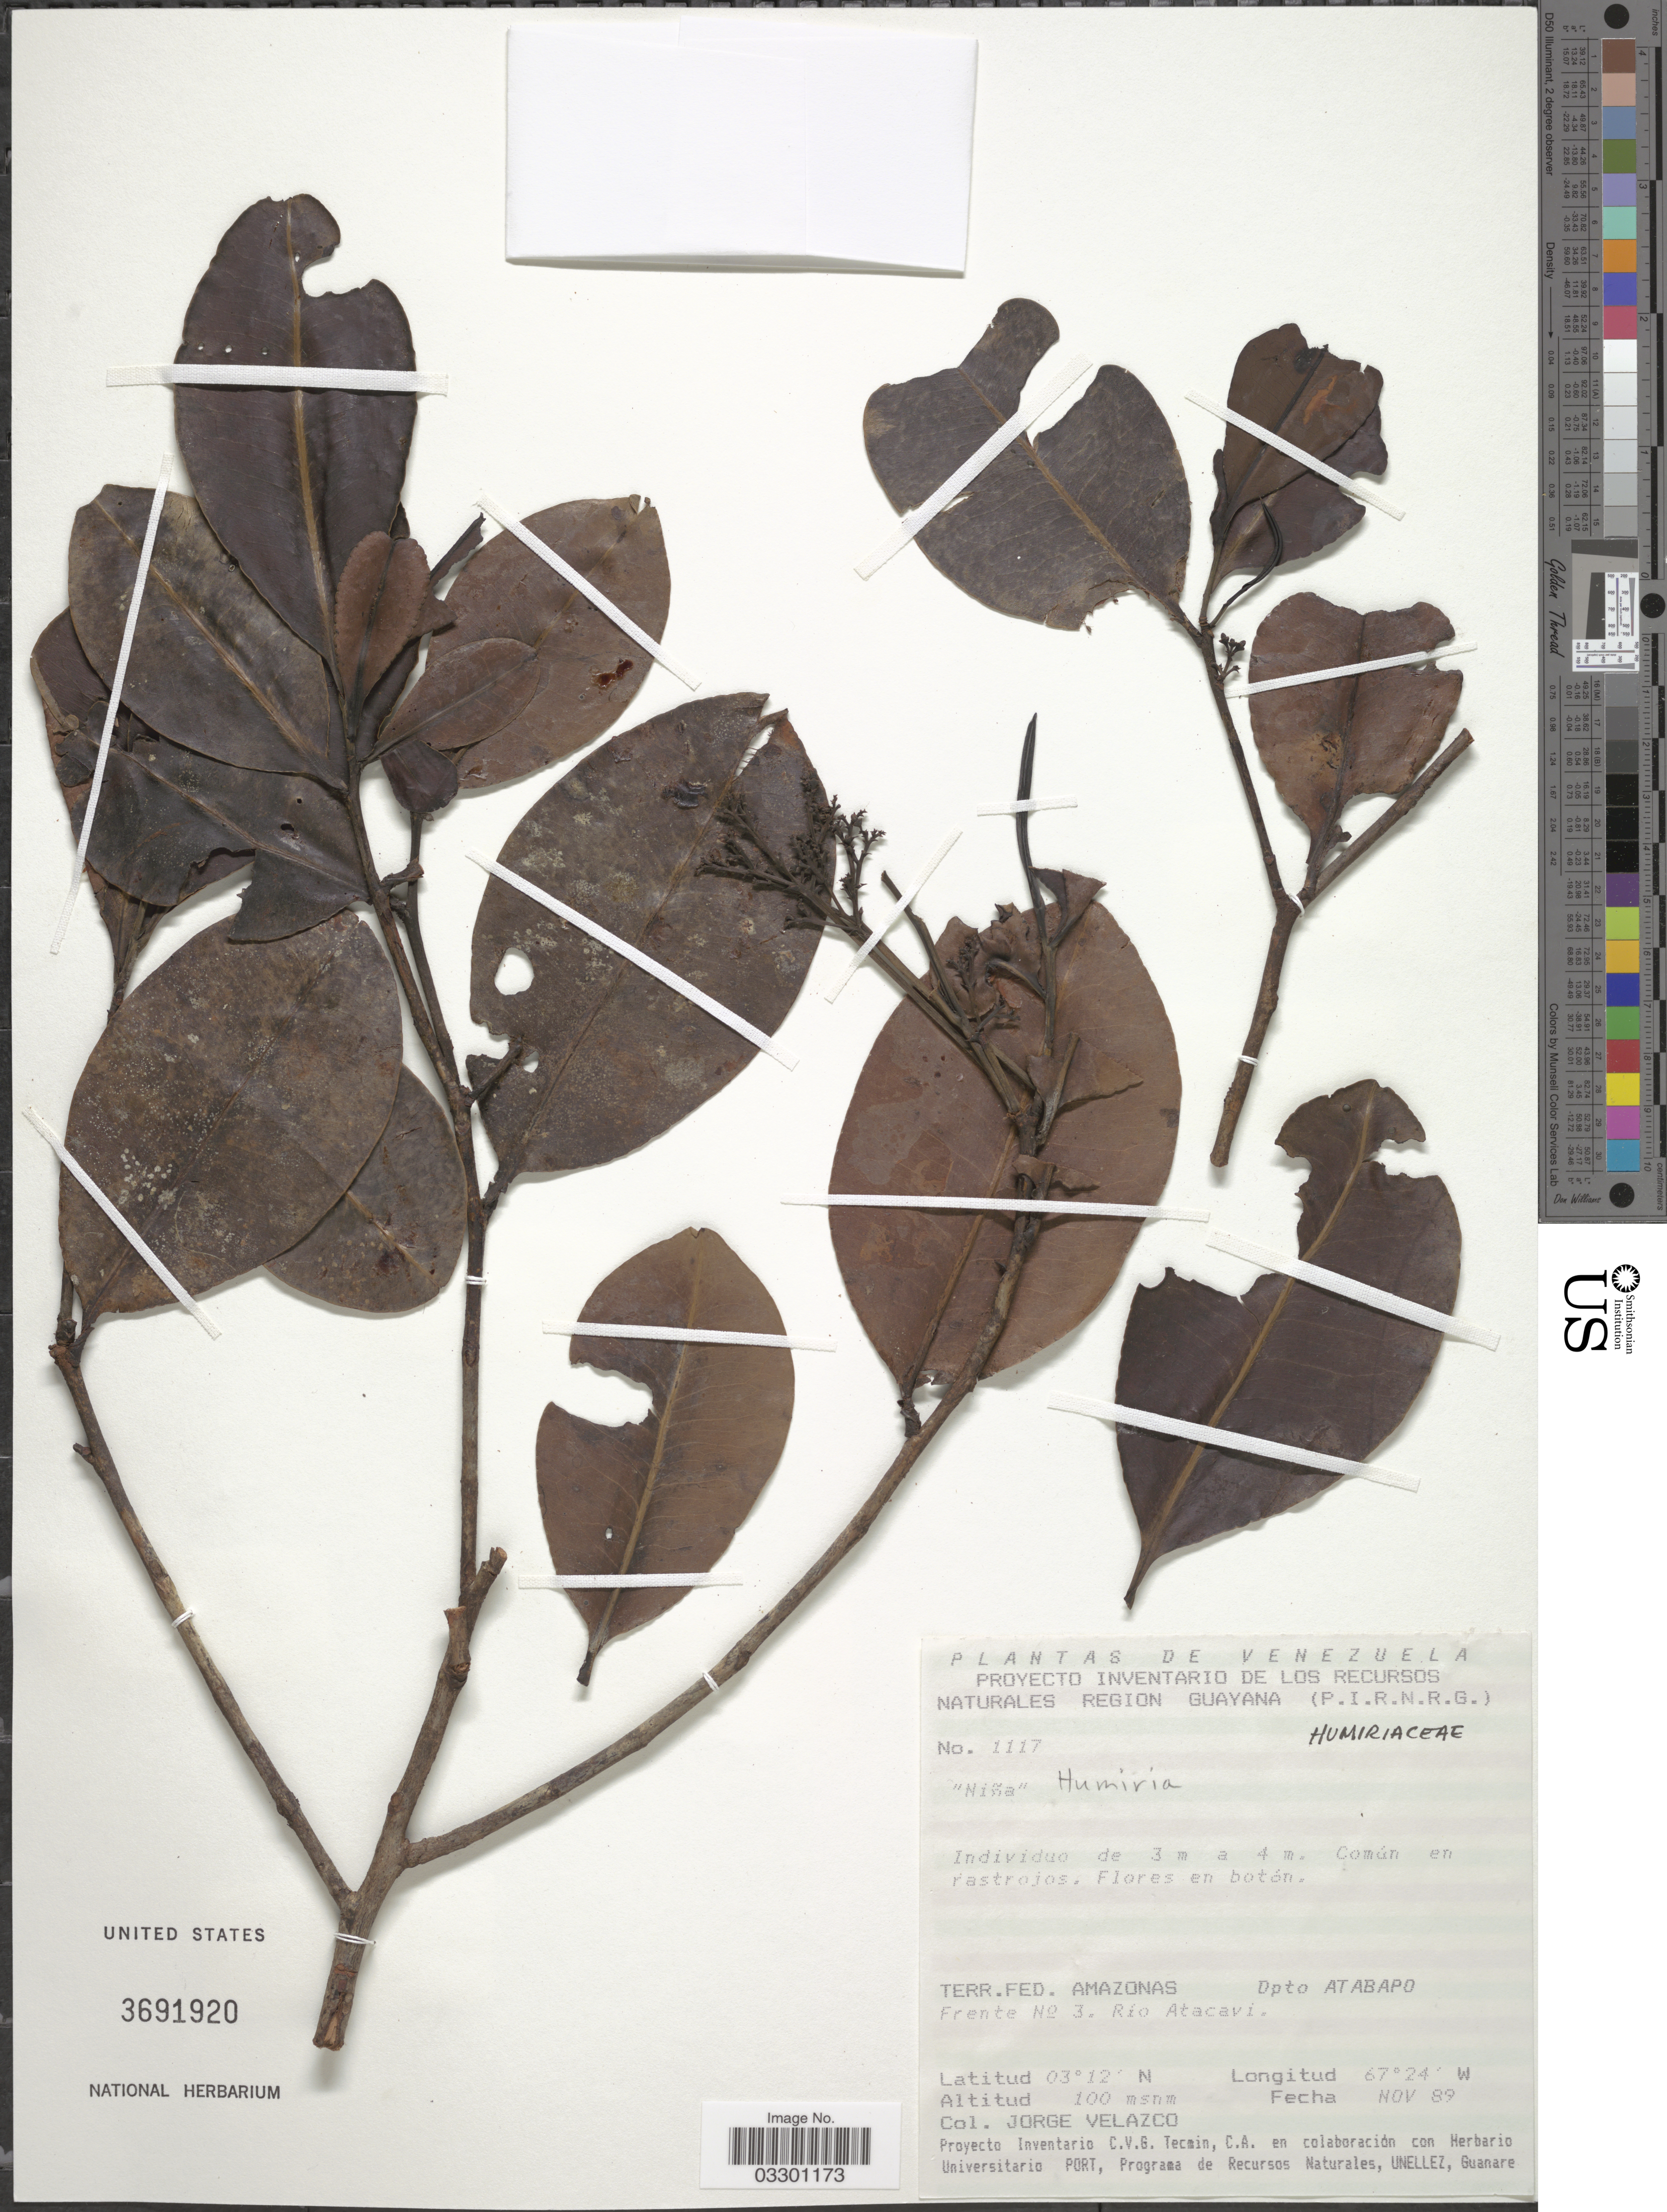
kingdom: Plantae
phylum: Tracheophyta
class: Magnoliopsida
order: Malpighiales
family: Humiriaceae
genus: Humiria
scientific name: Humiria sp.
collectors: J. Velazco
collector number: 1117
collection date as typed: Transcribed d/m/y: /11/89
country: Venezuela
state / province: Amazonas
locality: Terr. Fed. Amazonas. Dpto Atabapo. Frente Nº 3. Río Atacavi.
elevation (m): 100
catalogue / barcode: US 3691920